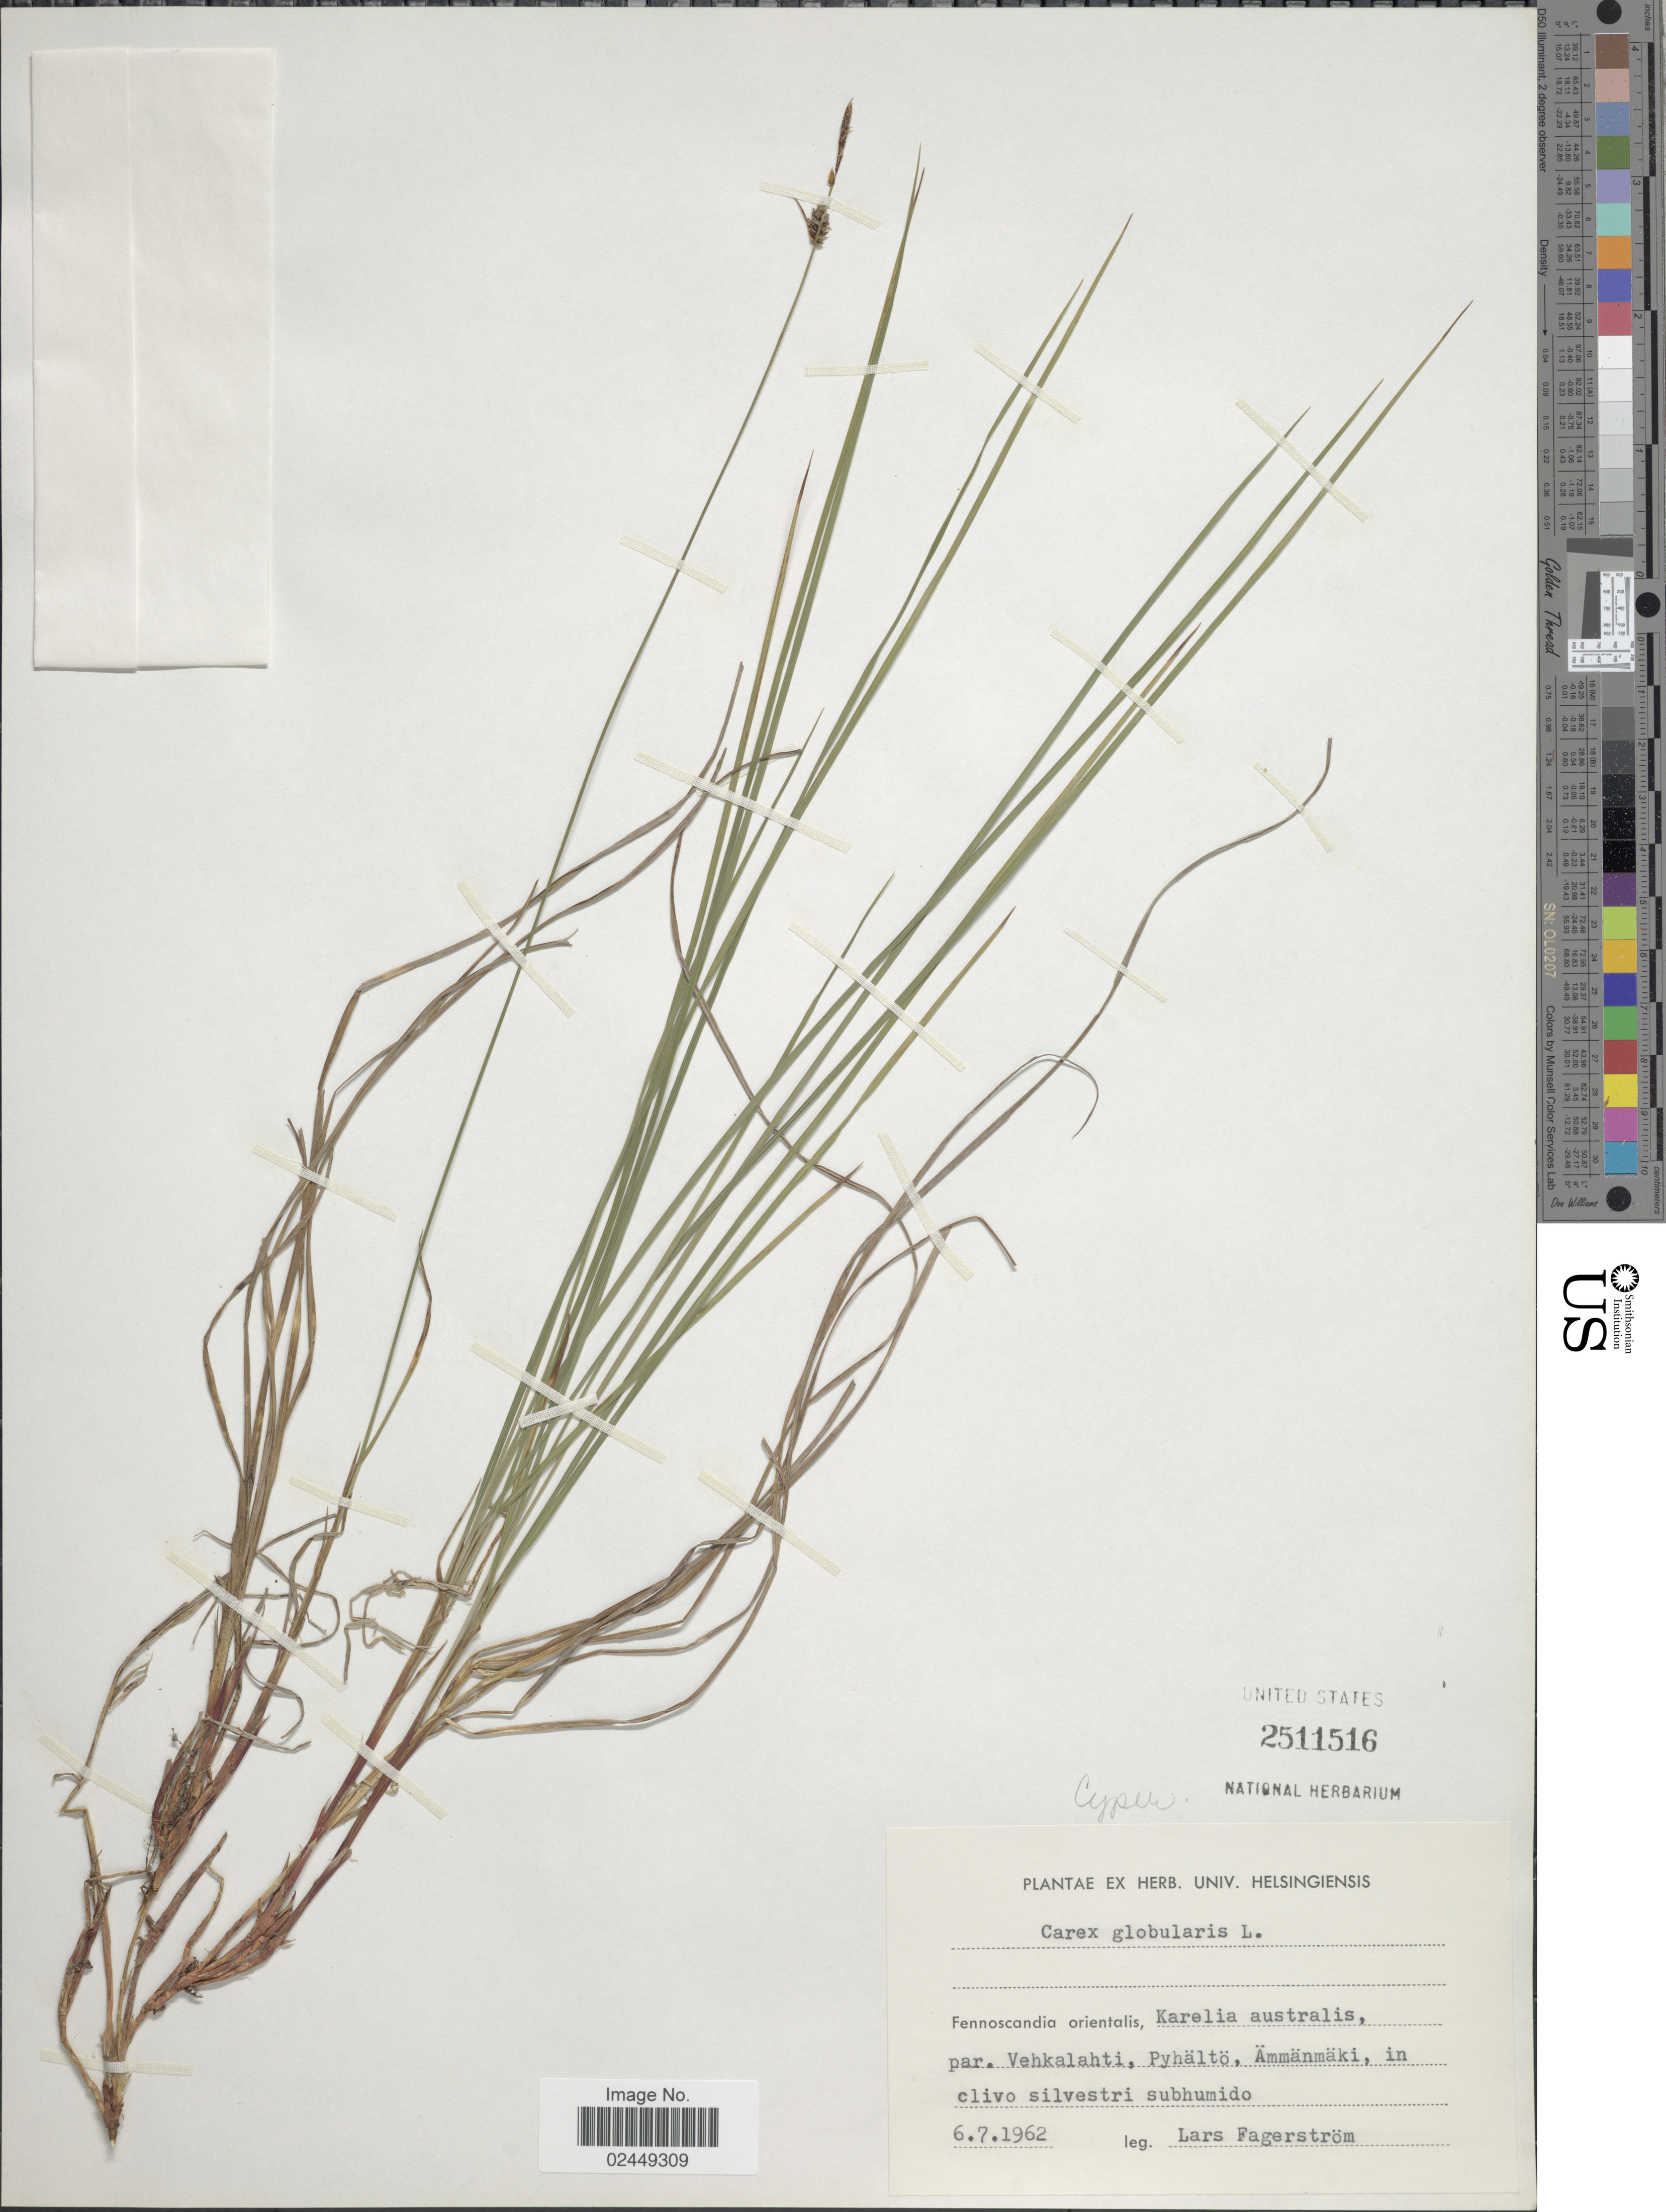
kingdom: Plantae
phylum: Tracheophyta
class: Liliopsida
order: Poales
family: Cyperaceae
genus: Carex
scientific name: Carex globularis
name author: L.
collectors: L. Fagerstrom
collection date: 1962-07-06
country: Russian Federation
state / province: Karelia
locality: Fennoscandia orientalis, par. Vehkalahti, Pyhalto, Ammanmaki, in clivo silvestri subhumido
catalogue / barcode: US 2511516